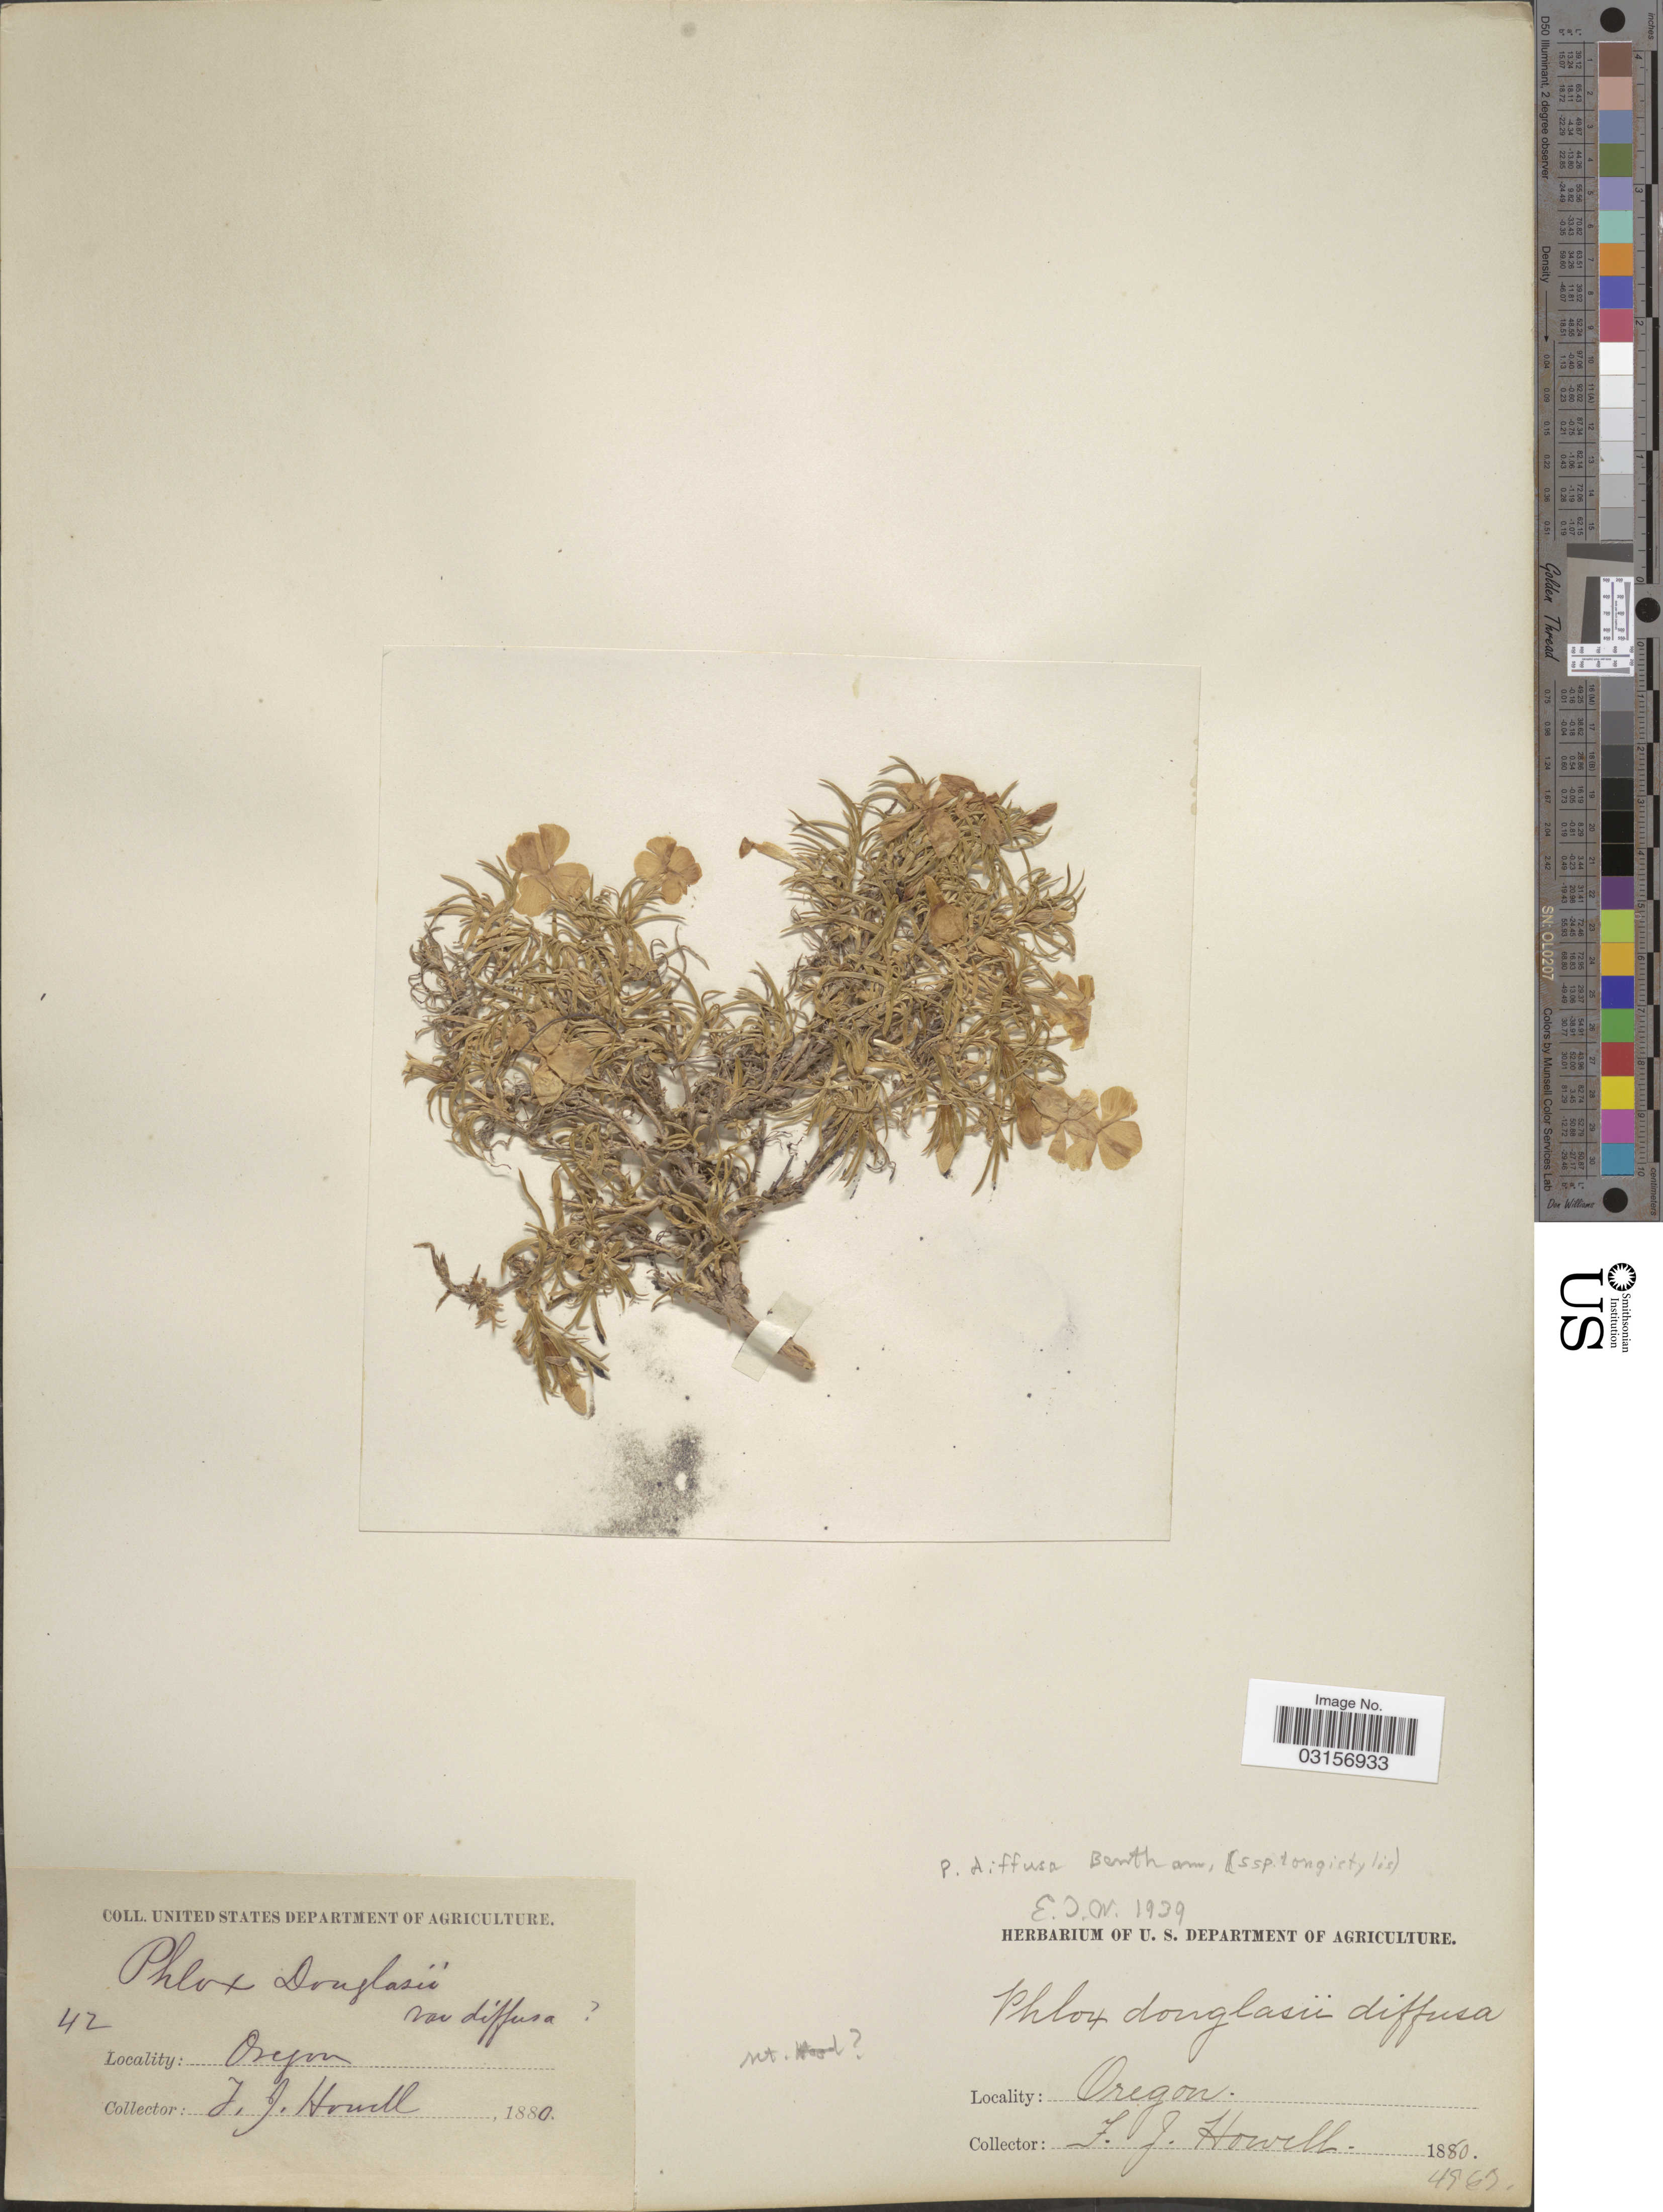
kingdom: Plantae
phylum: Tracheophyta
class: Magnoliopsida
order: Ericales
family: Polemoniaceae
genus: Phlox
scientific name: Phlox diffusa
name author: Benth.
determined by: Mayfield, M. H.; Ferguson, C. J.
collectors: F. J. Howell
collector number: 42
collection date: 1880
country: United States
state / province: Oregon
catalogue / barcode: US 103107